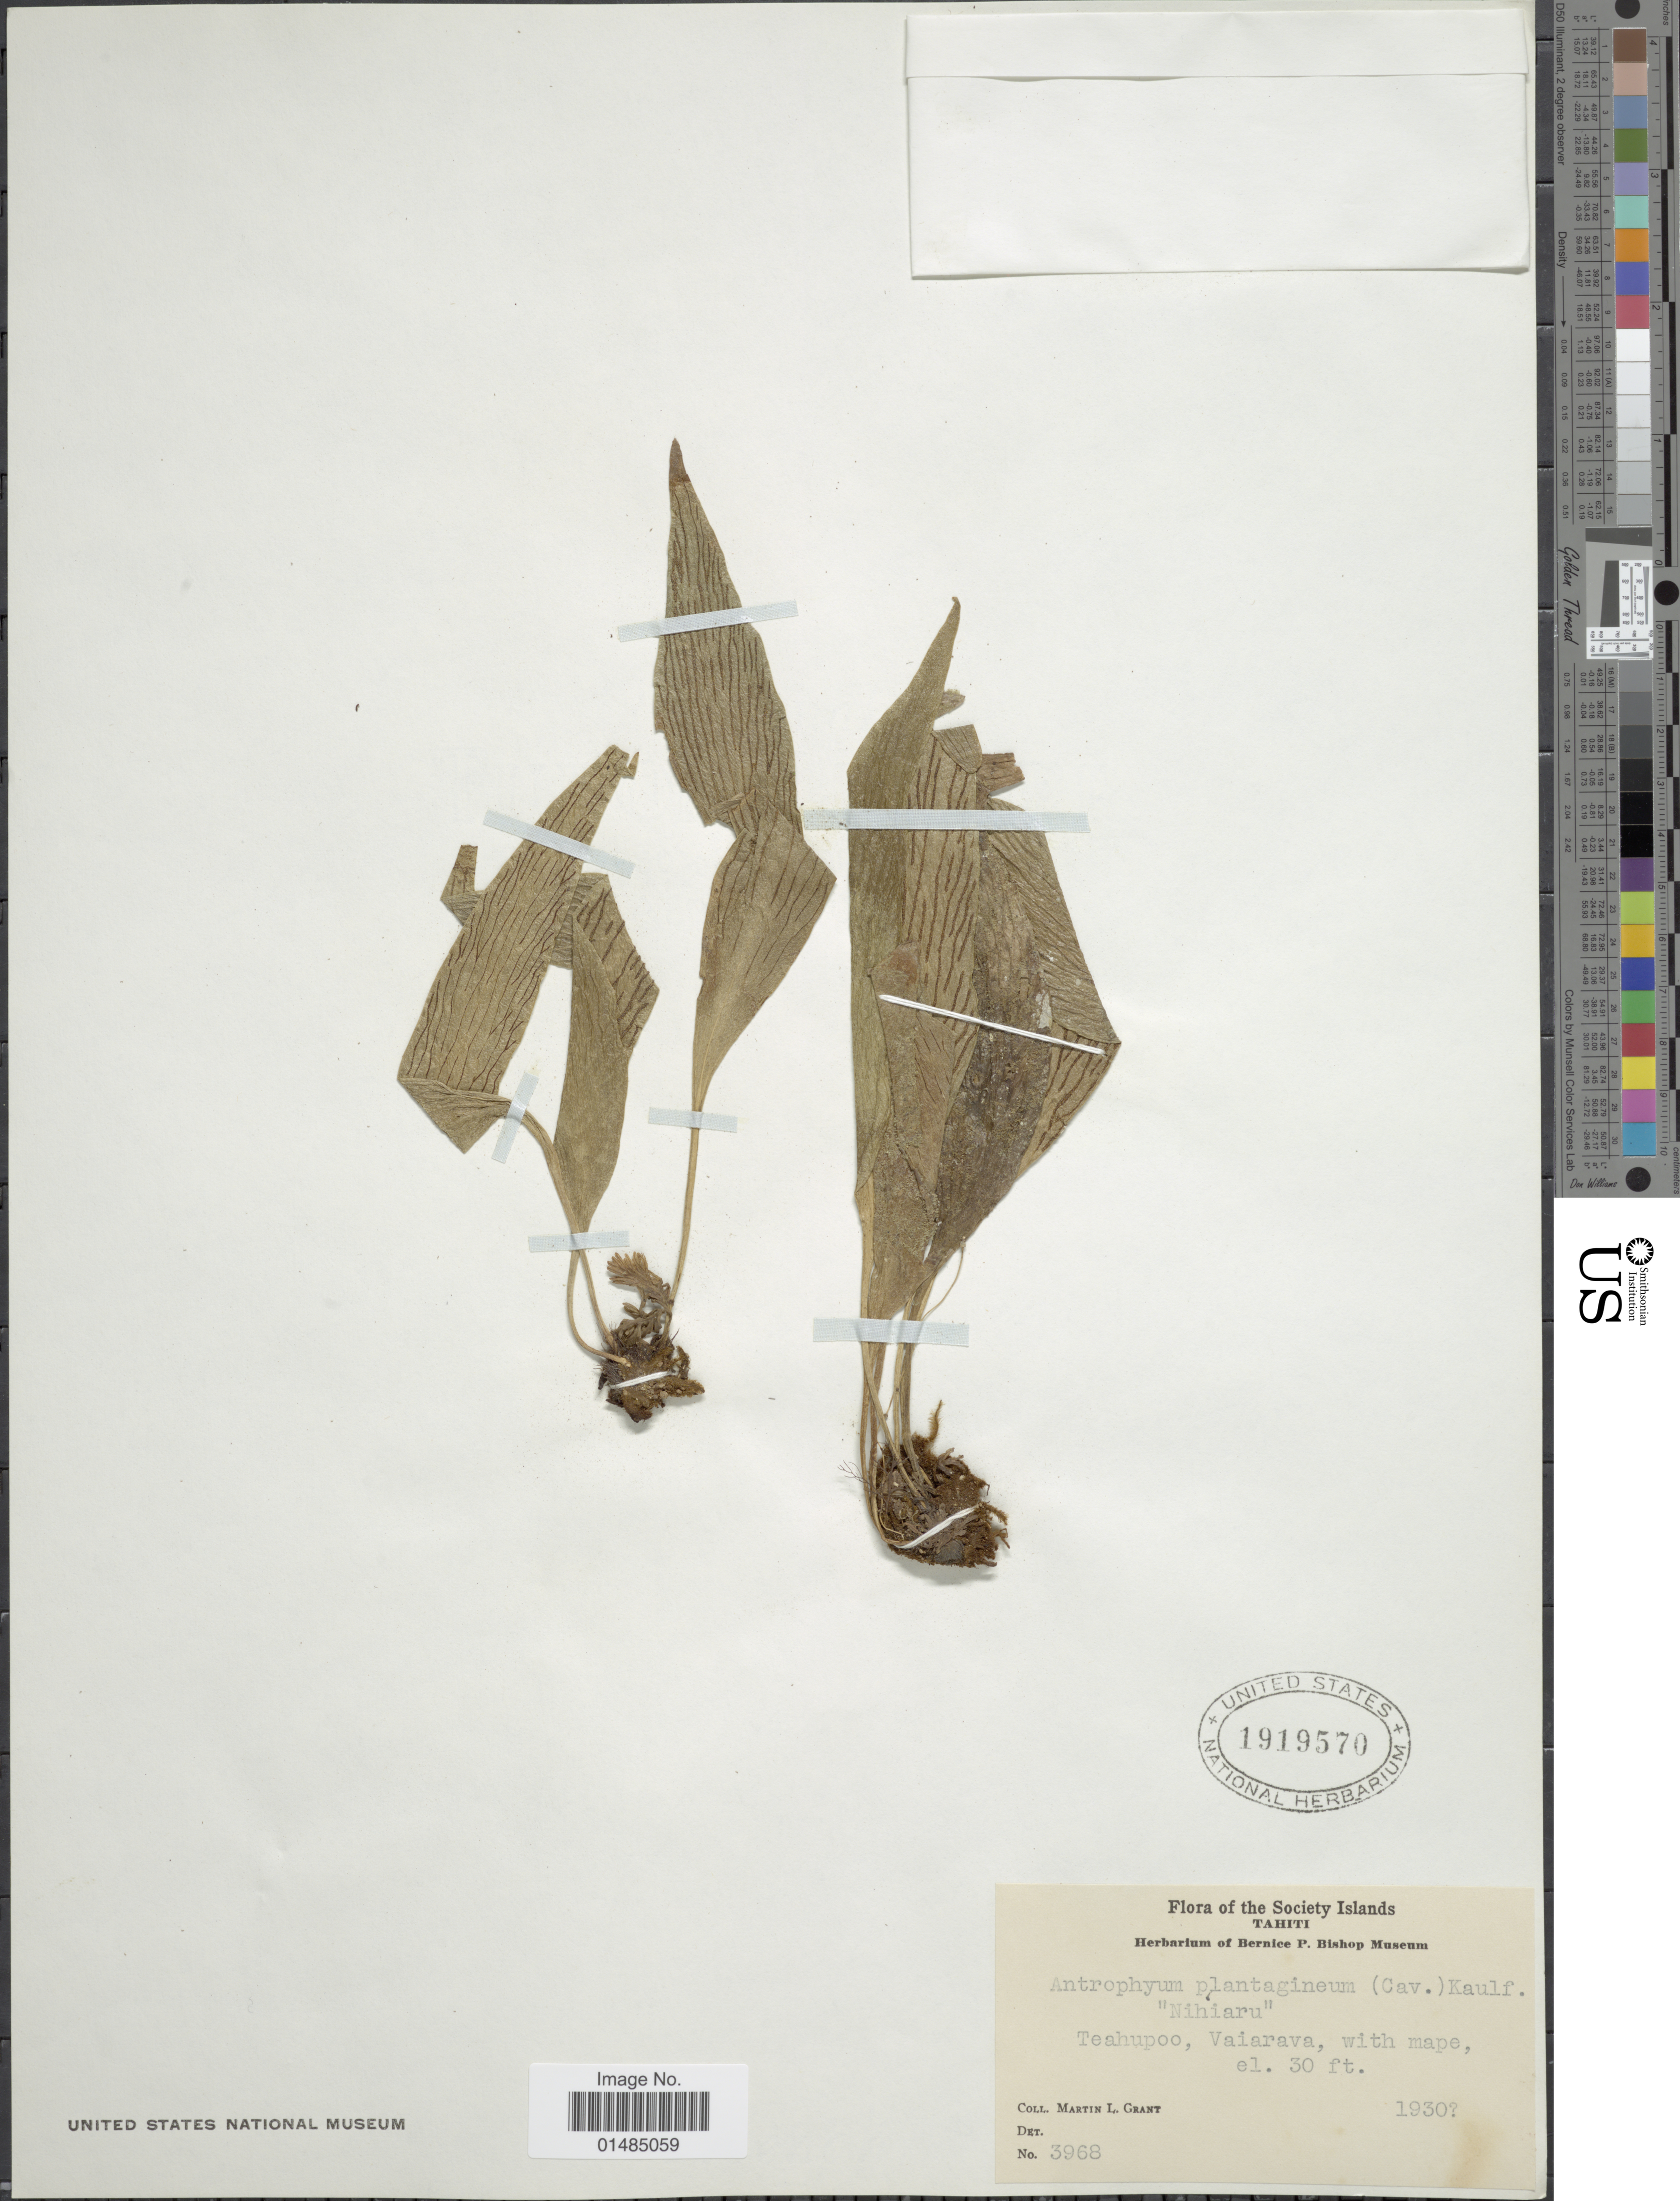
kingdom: Plantae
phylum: Tracheophyta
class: Polypodiopsida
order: Polypodiales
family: Pteridaceae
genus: Antrophyum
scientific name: Antrophyum lessonii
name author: Bory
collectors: M. L. Grant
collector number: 3968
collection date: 1930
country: French Polynesia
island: Tahiti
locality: The Society Islands, Tahiti, "Nihiaru", Teahupoo, Vaiarava, with Mape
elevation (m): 9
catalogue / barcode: US 1919570